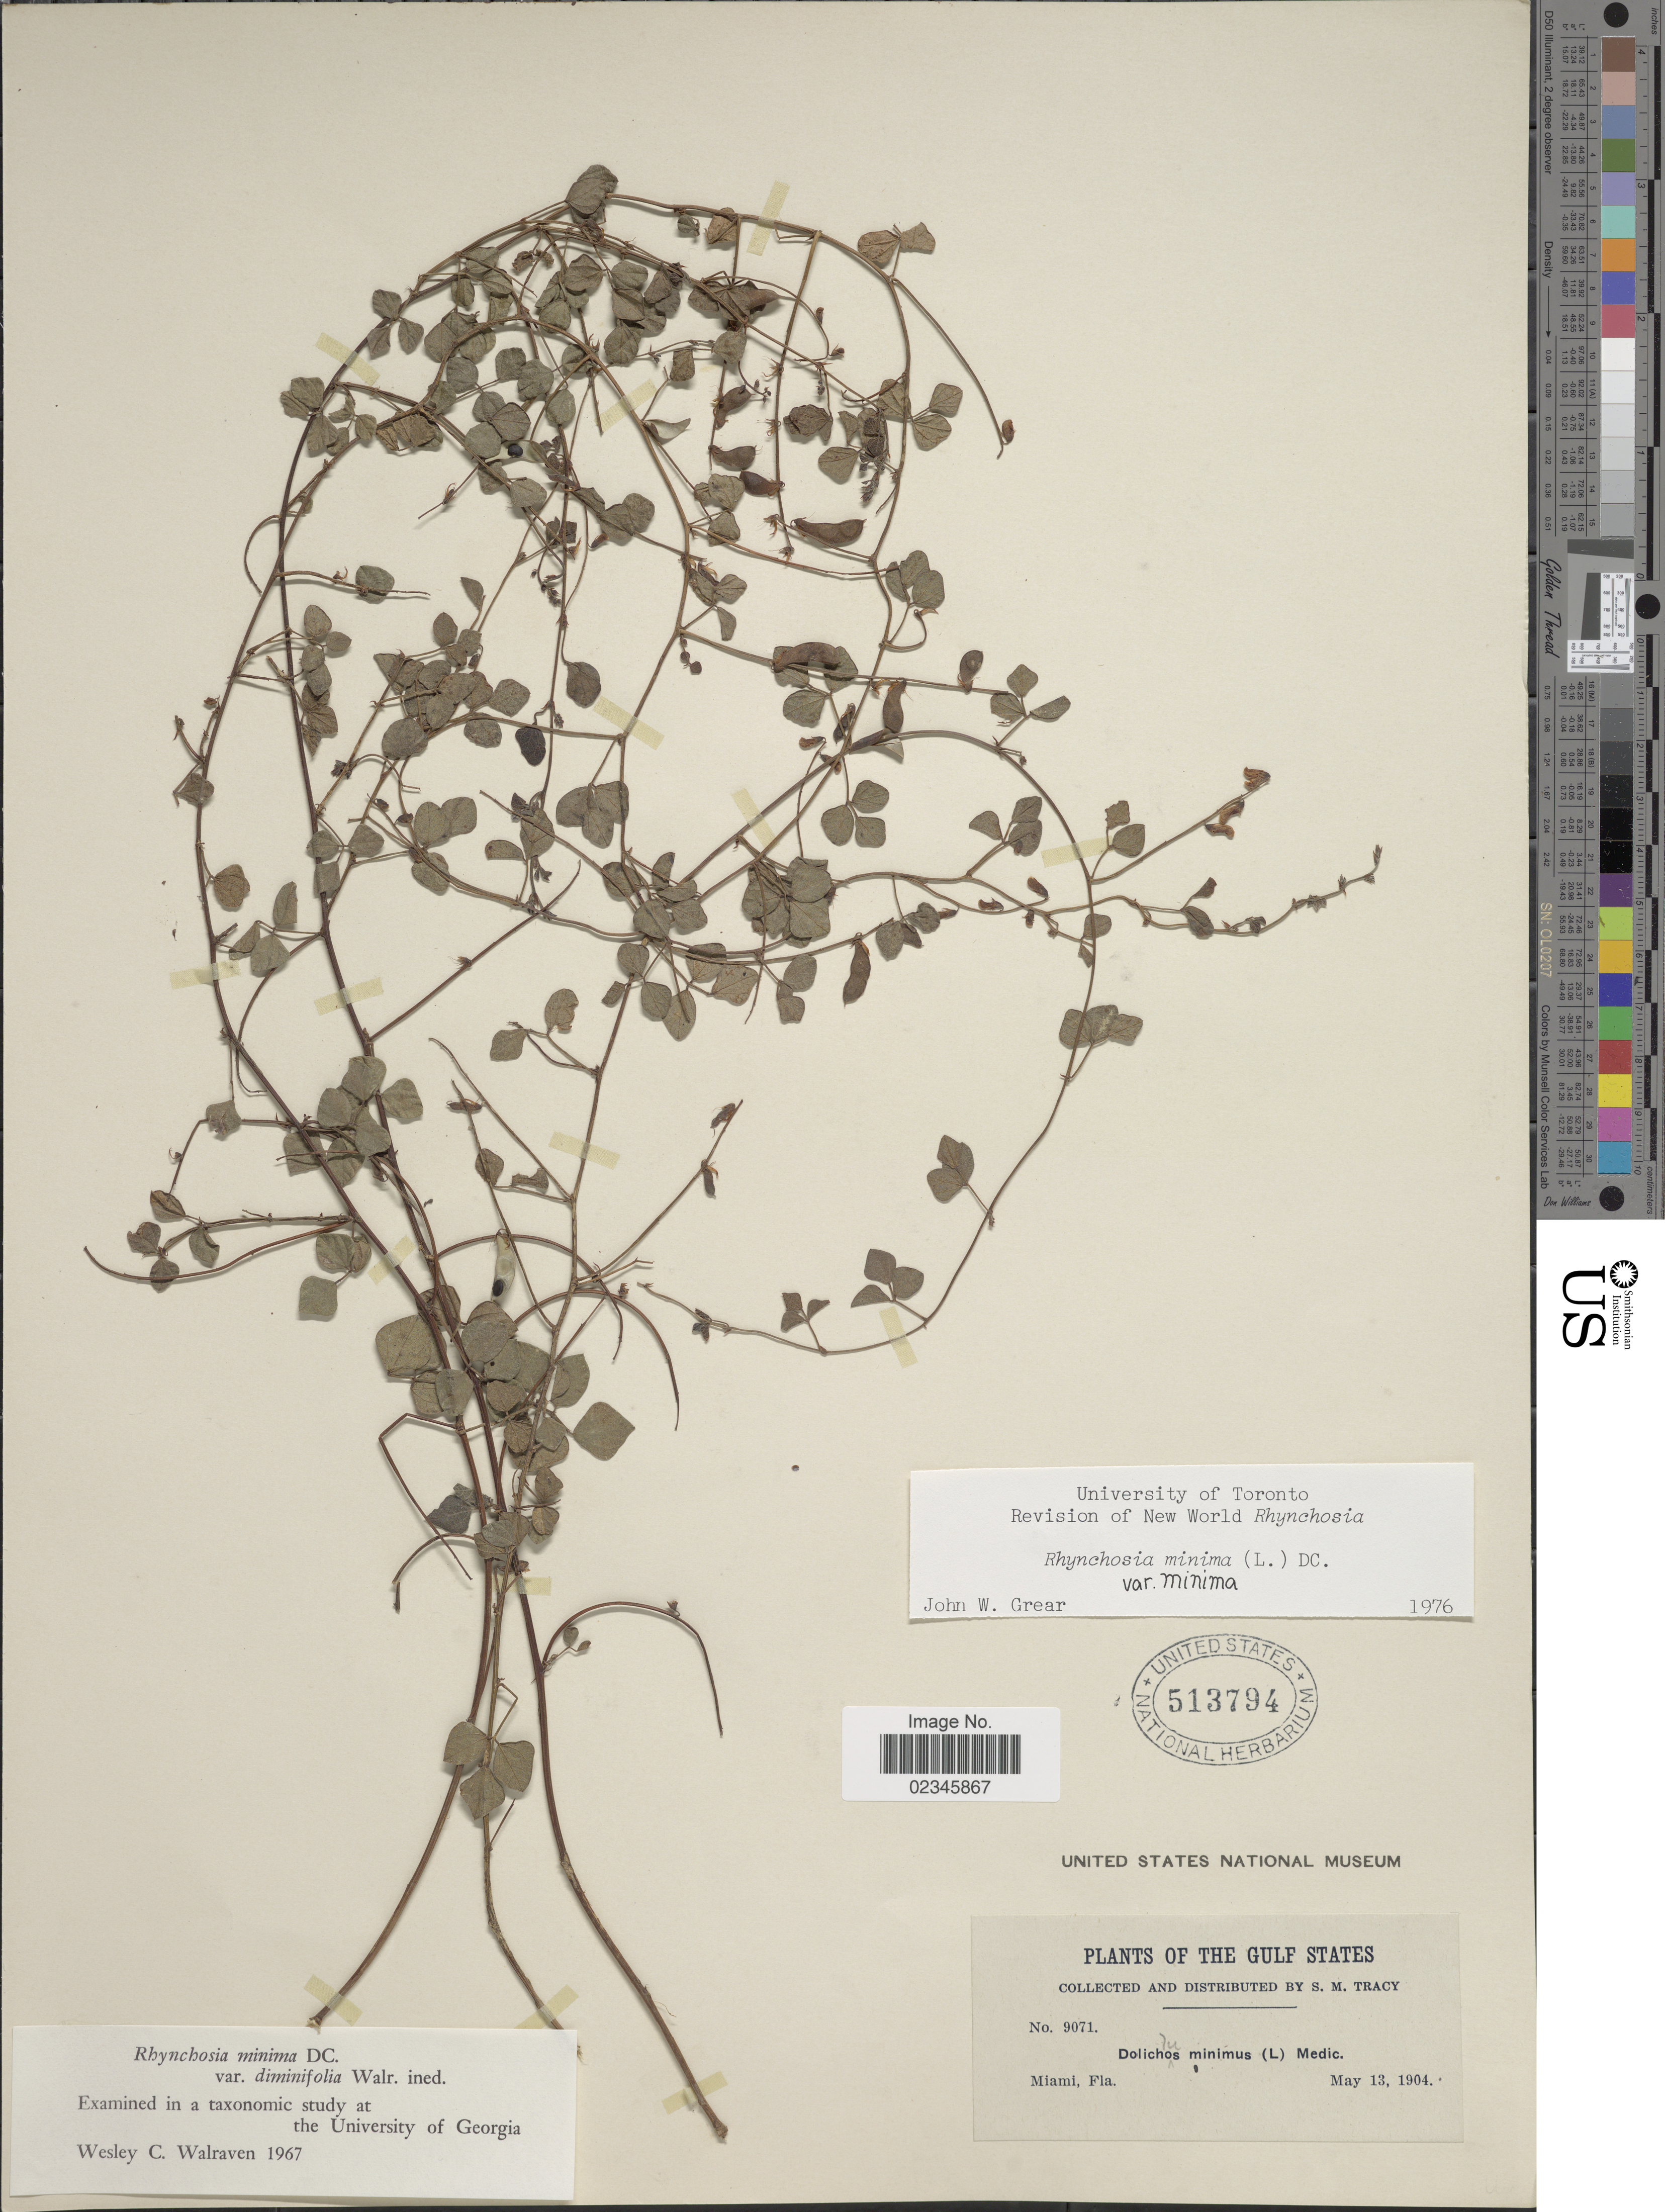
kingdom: Plantae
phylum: Tracheophyta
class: Magnoliopsida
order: Fabales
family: Fabaceae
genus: Rhynchosia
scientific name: Rhynchosia minima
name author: (L.) DC.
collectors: S. M. Tracy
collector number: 9071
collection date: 1904-05-13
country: United States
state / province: Florida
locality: Gulf States, Miami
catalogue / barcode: US 513794